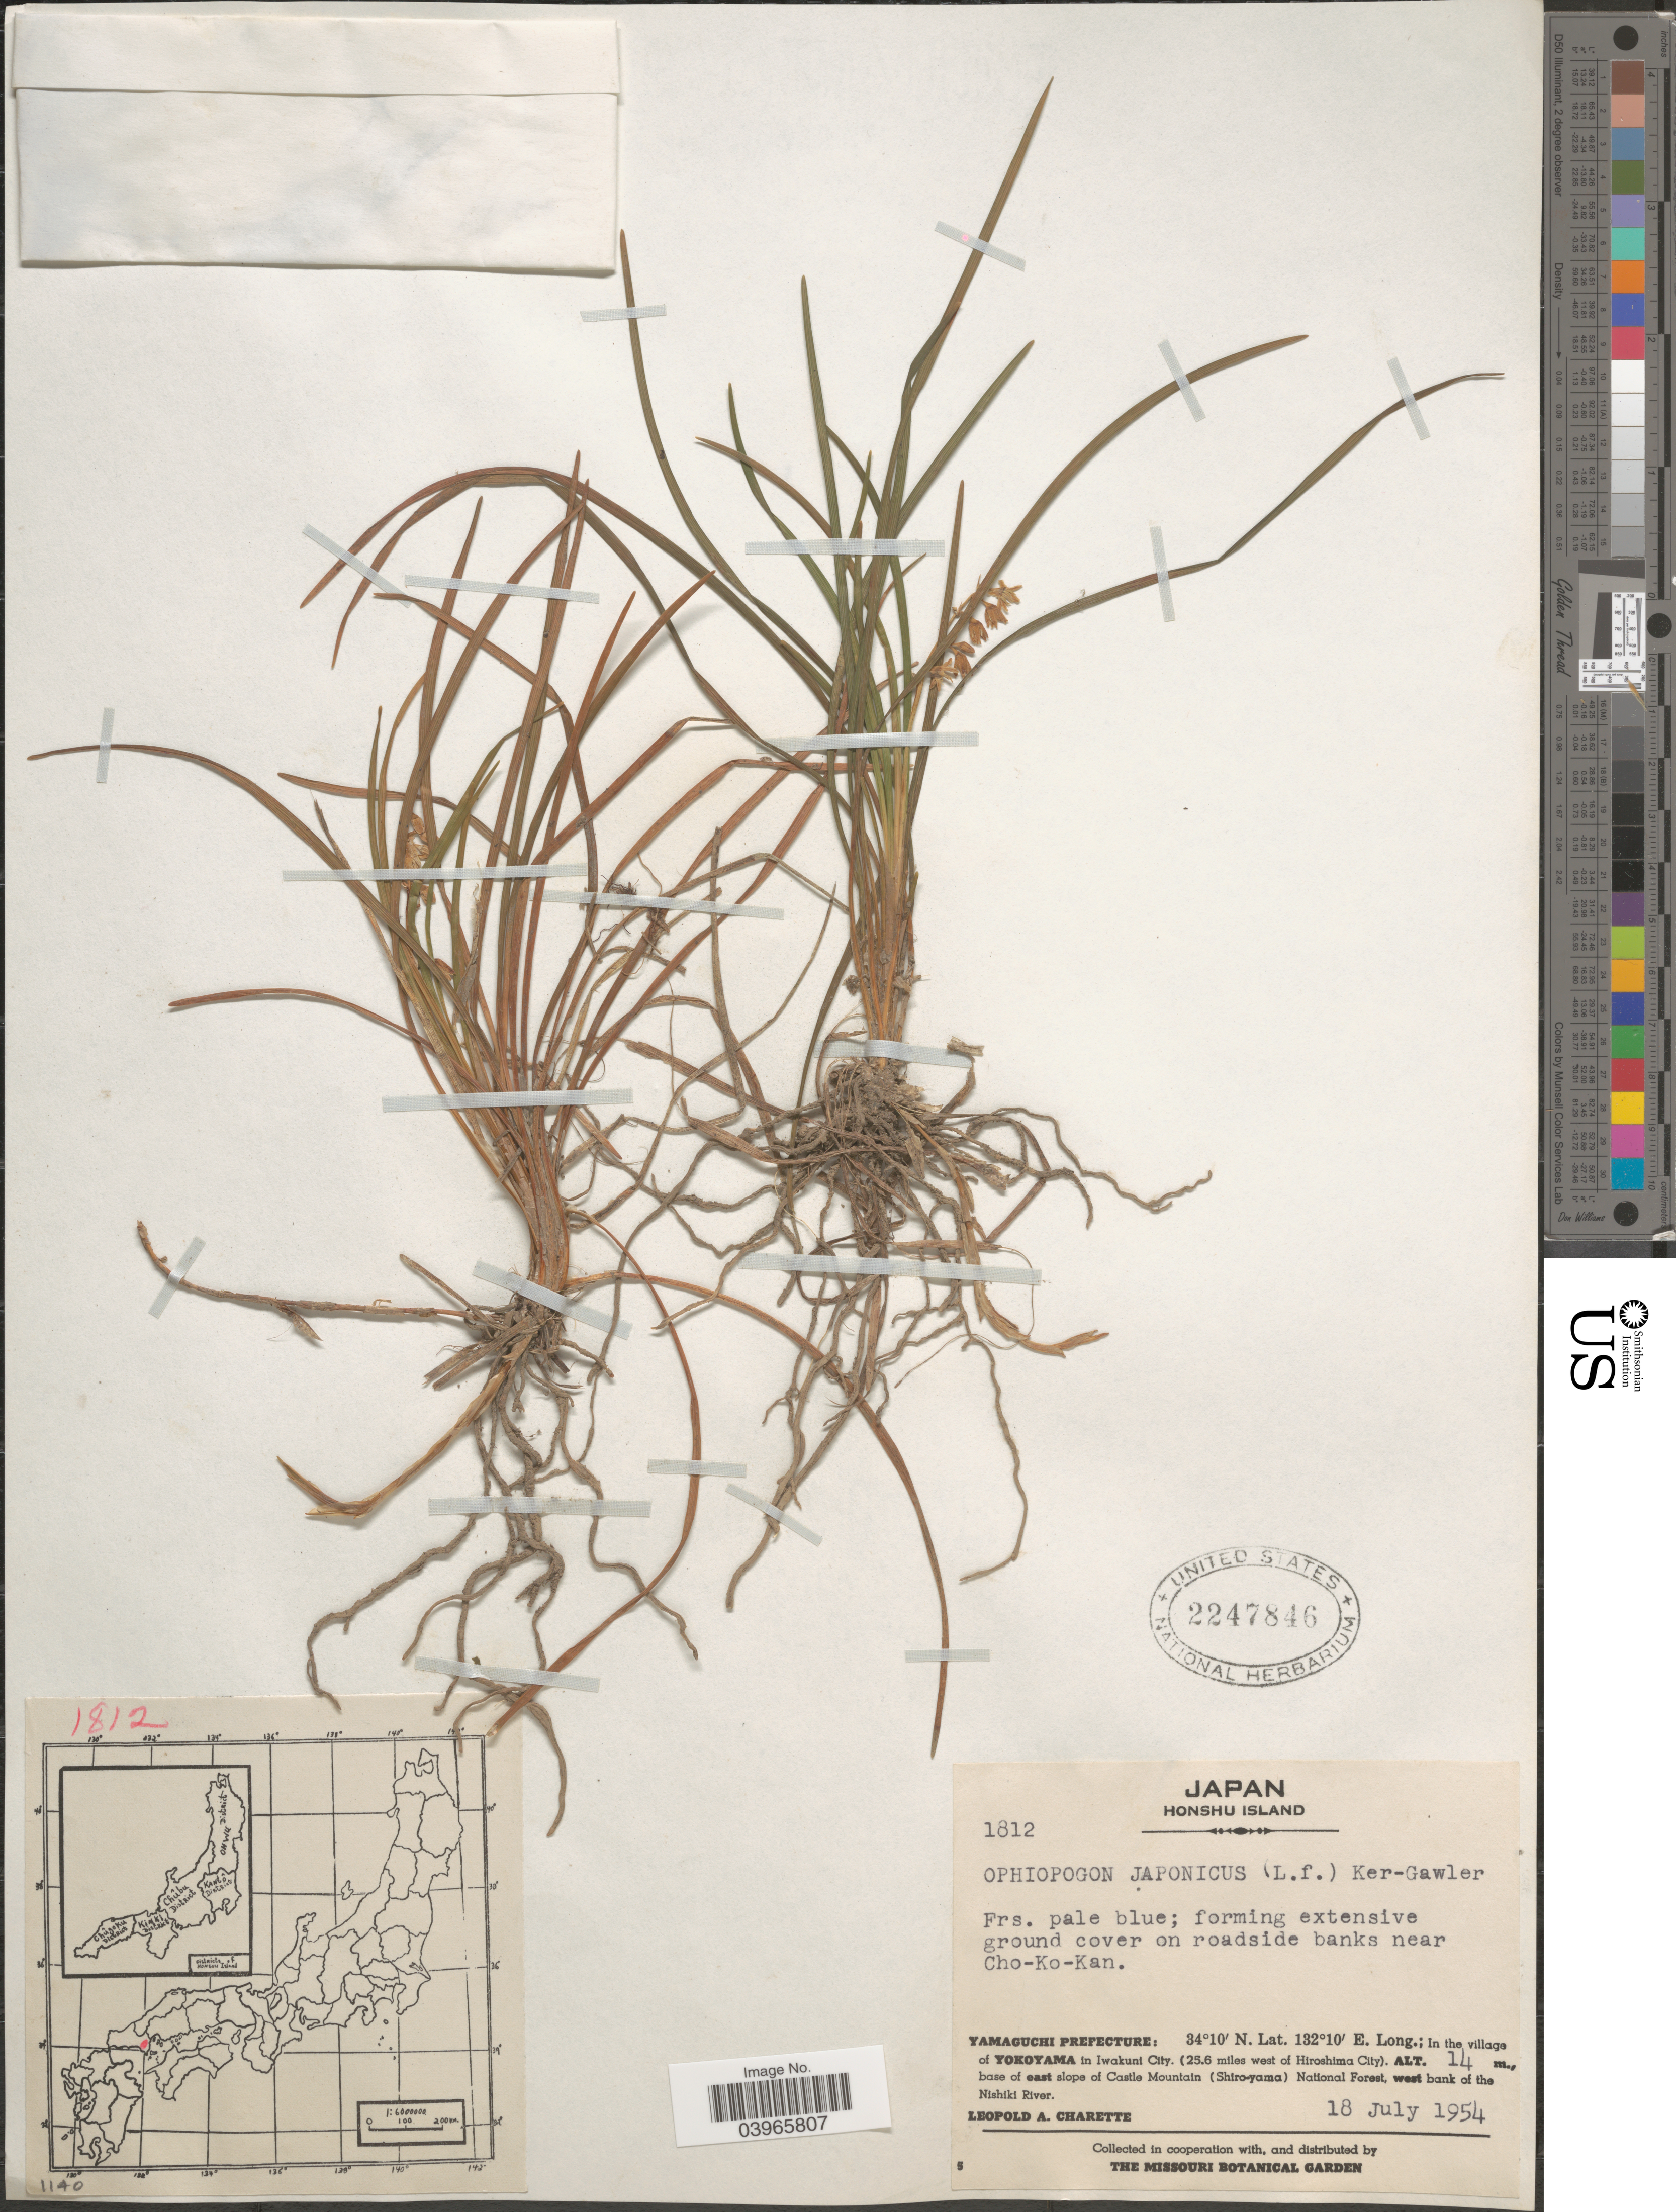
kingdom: Plantae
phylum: Tracheophyta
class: Liliopsida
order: Asparagales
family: Asparagaceae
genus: Ophiopogon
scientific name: Ophiopogon japonicus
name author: (L. f.) Ker Gawl.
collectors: L. A. Charette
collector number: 1812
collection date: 1954-07-18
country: Japan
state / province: Yamaguti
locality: Honshu Island. Near Cho-Ko-Kan. Yamaguchi Prefecture: In the village of Yokoyama in Iwakuni City. (25.6 miles west of Hiroshima City). Base of east slope of Castle Mountain (Shiro-yama) National Forest, west bank of the Nishiki River.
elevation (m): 14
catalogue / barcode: US 2247846